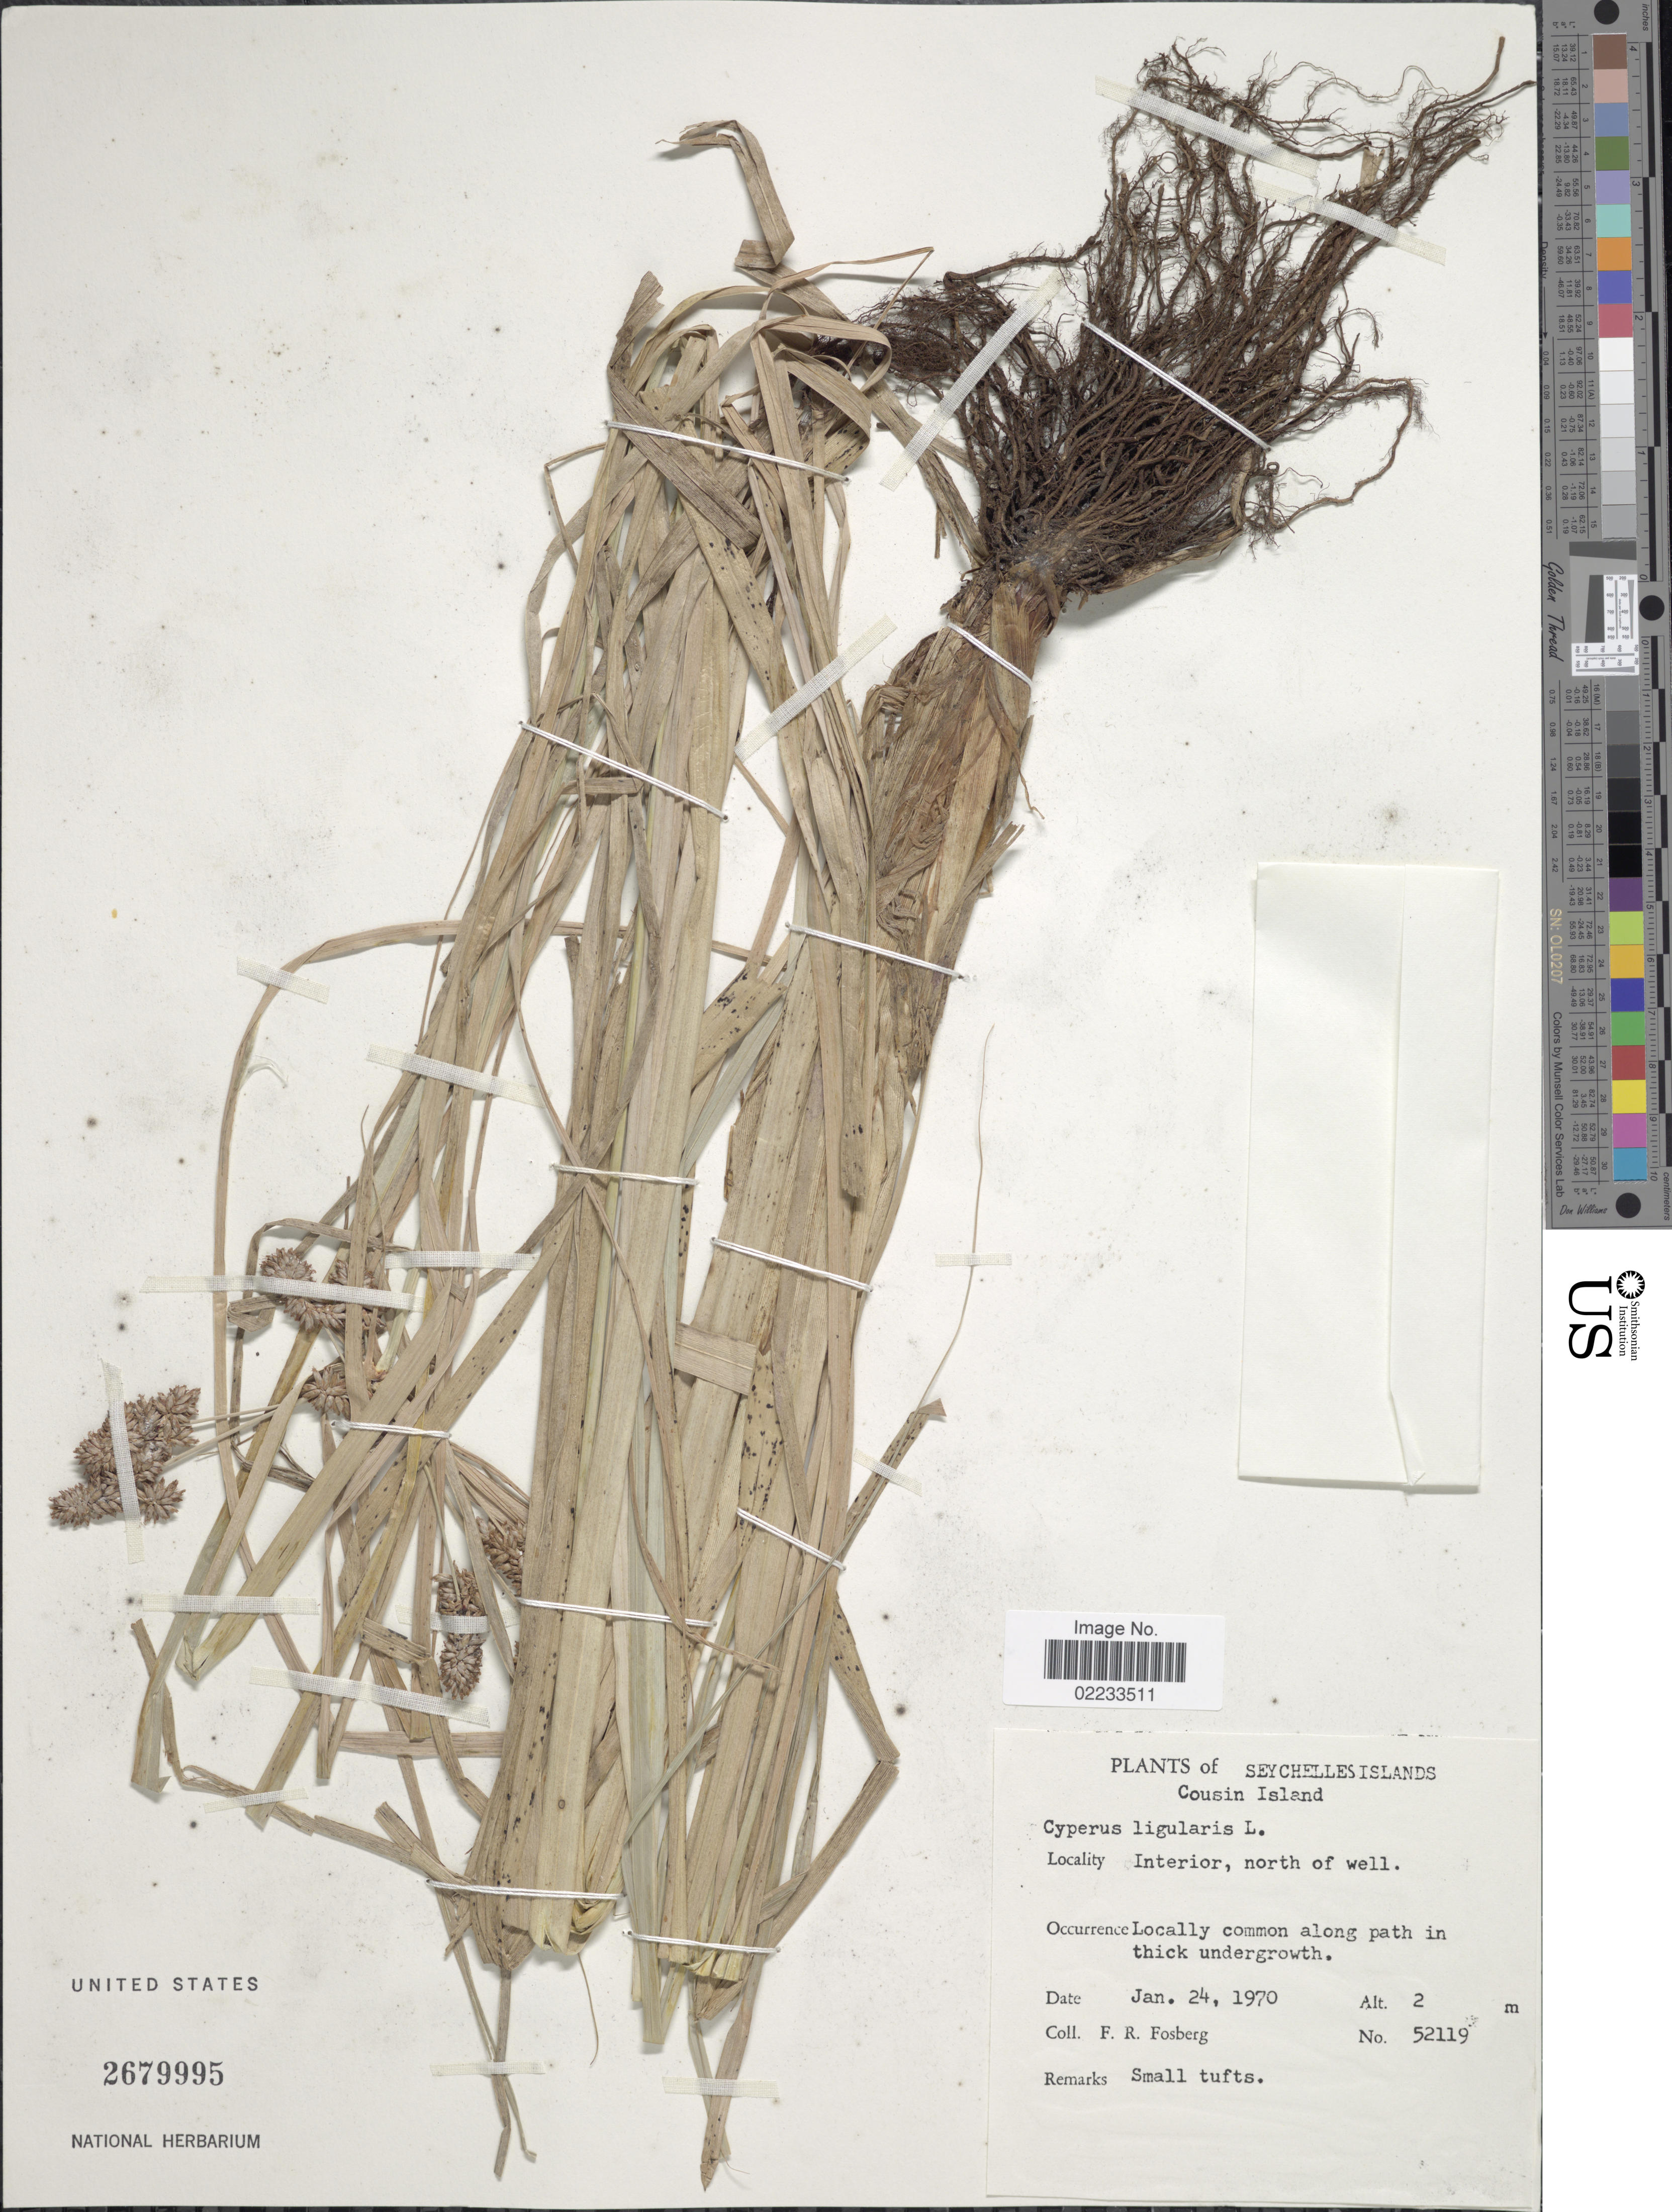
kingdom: Plantae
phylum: Tracheophyta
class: Liliopsida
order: Poales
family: Cyperaceae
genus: Cyperus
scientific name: Cyperus ligularis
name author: L.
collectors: F. R. Fosberg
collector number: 52119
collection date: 1970-01-24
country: Seychelles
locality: Cousin Island, Interior, north of well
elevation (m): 2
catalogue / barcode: US 2679995